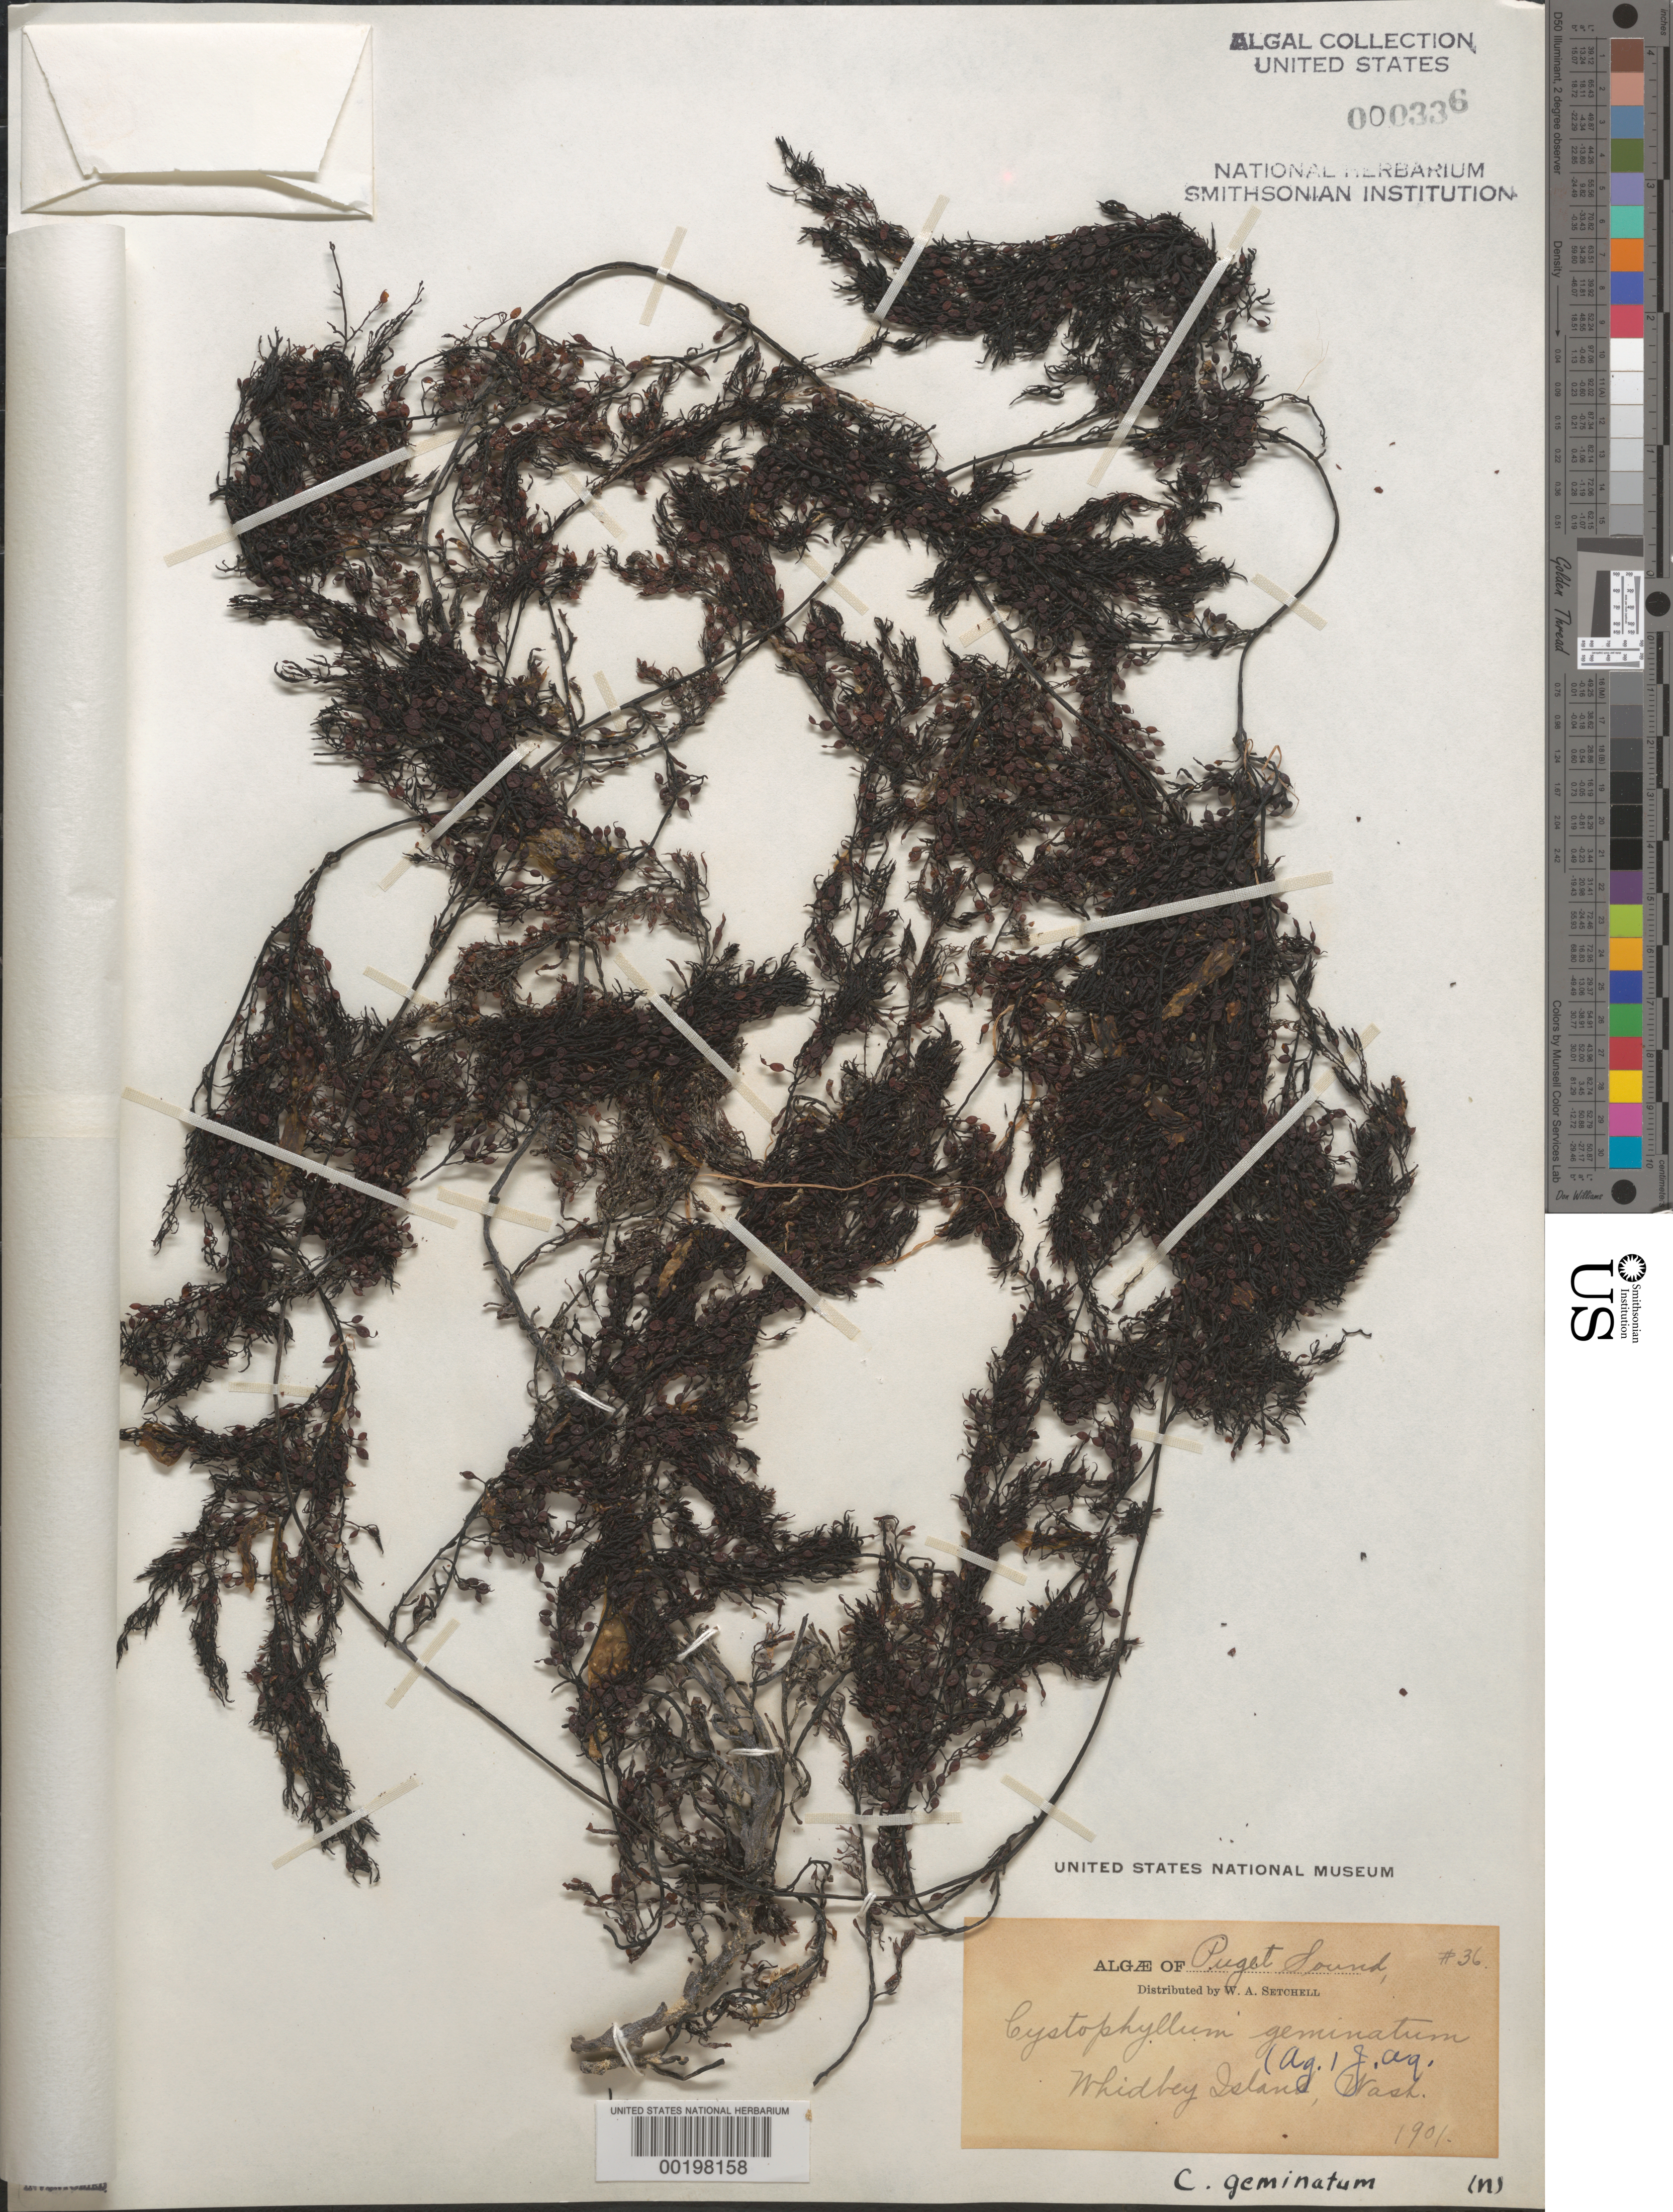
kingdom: Chromista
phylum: Ochrophyta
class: Phaeophyceae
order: Fucales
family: Sargassaceae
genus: Stephanocystis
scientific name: Stephanocystis geminata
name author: (C. Agardh) Draisma et al.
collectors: W. Setchell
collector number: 36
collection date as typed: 1901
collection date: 1901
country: United States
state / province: Washington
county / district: Island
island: Whidbey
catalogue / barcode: US 336